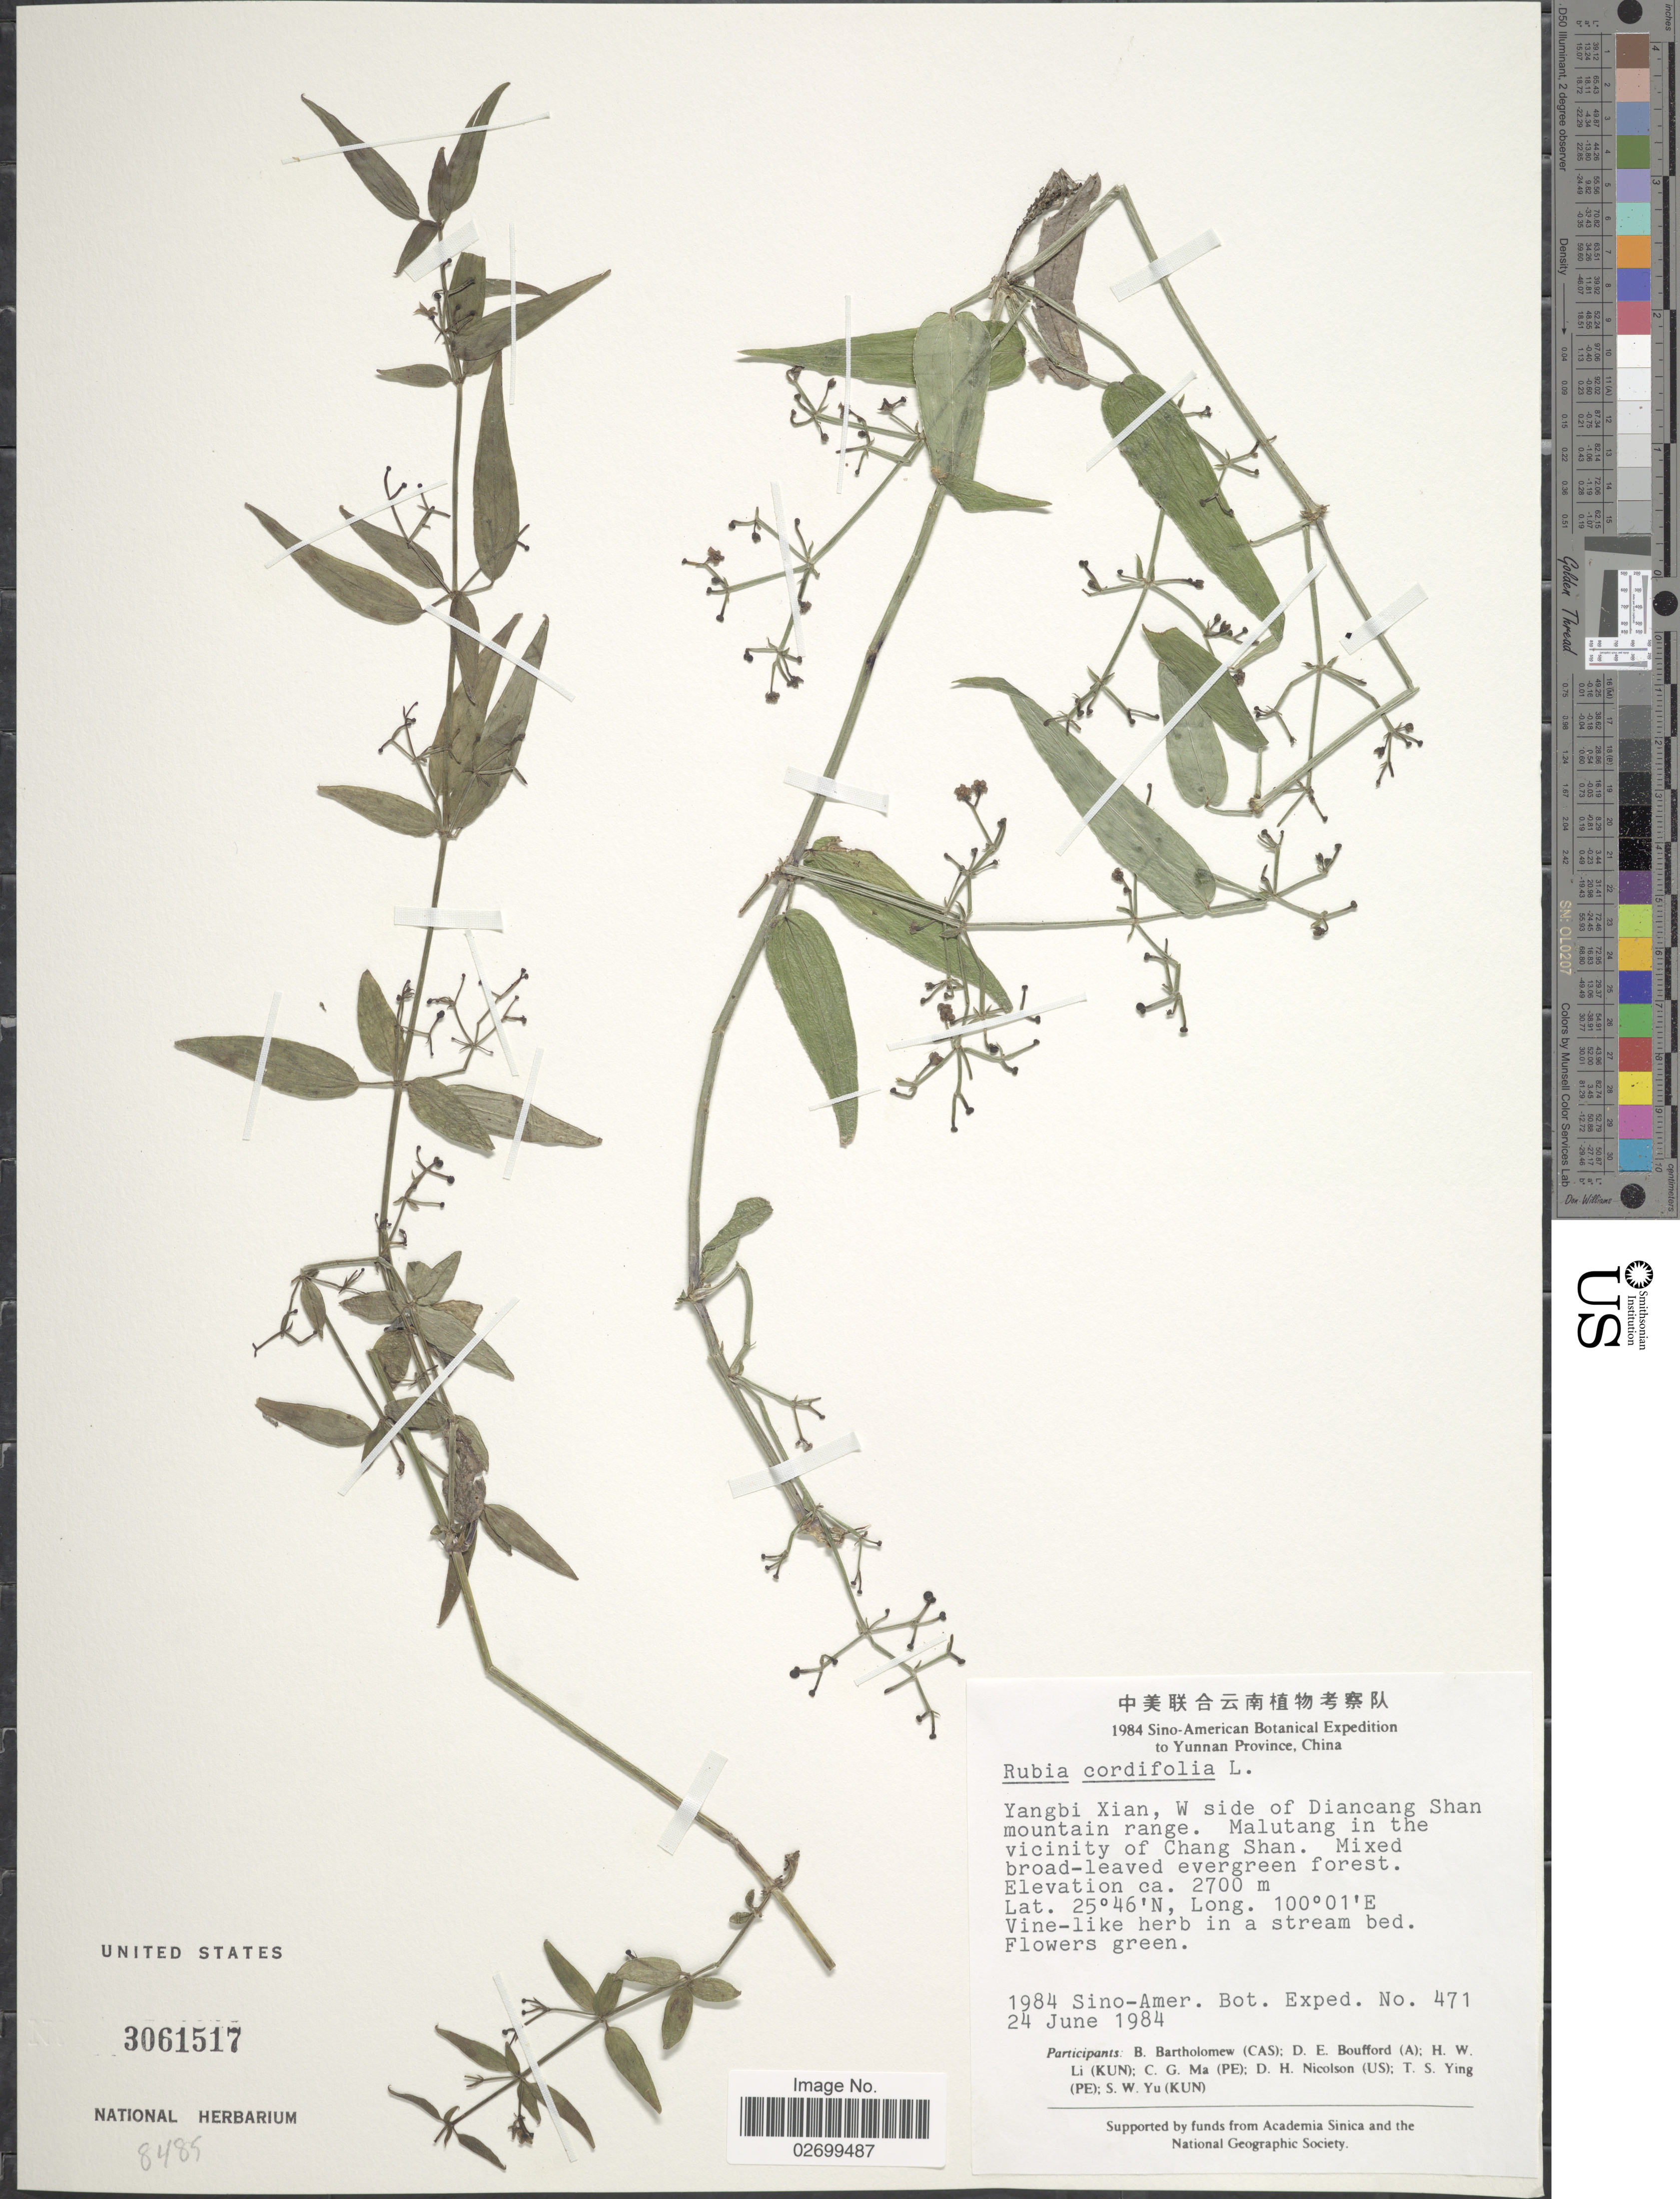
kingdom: Plantae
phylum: Tracheophyta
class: Magnoliopsida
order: Gentianales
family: Rubiaceae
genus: Rubia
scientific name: Rubia cordifolia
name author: L.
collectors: Sino-Amer. Bot. Exped. 1984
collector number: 471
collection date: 1984-06-24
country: China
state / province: Yunnan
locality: Yangbi Xian, W side of Diancang Shan mountain range, Malutang in the vicinity of Chang Shan.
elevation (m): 2700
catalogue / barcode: US 3061517